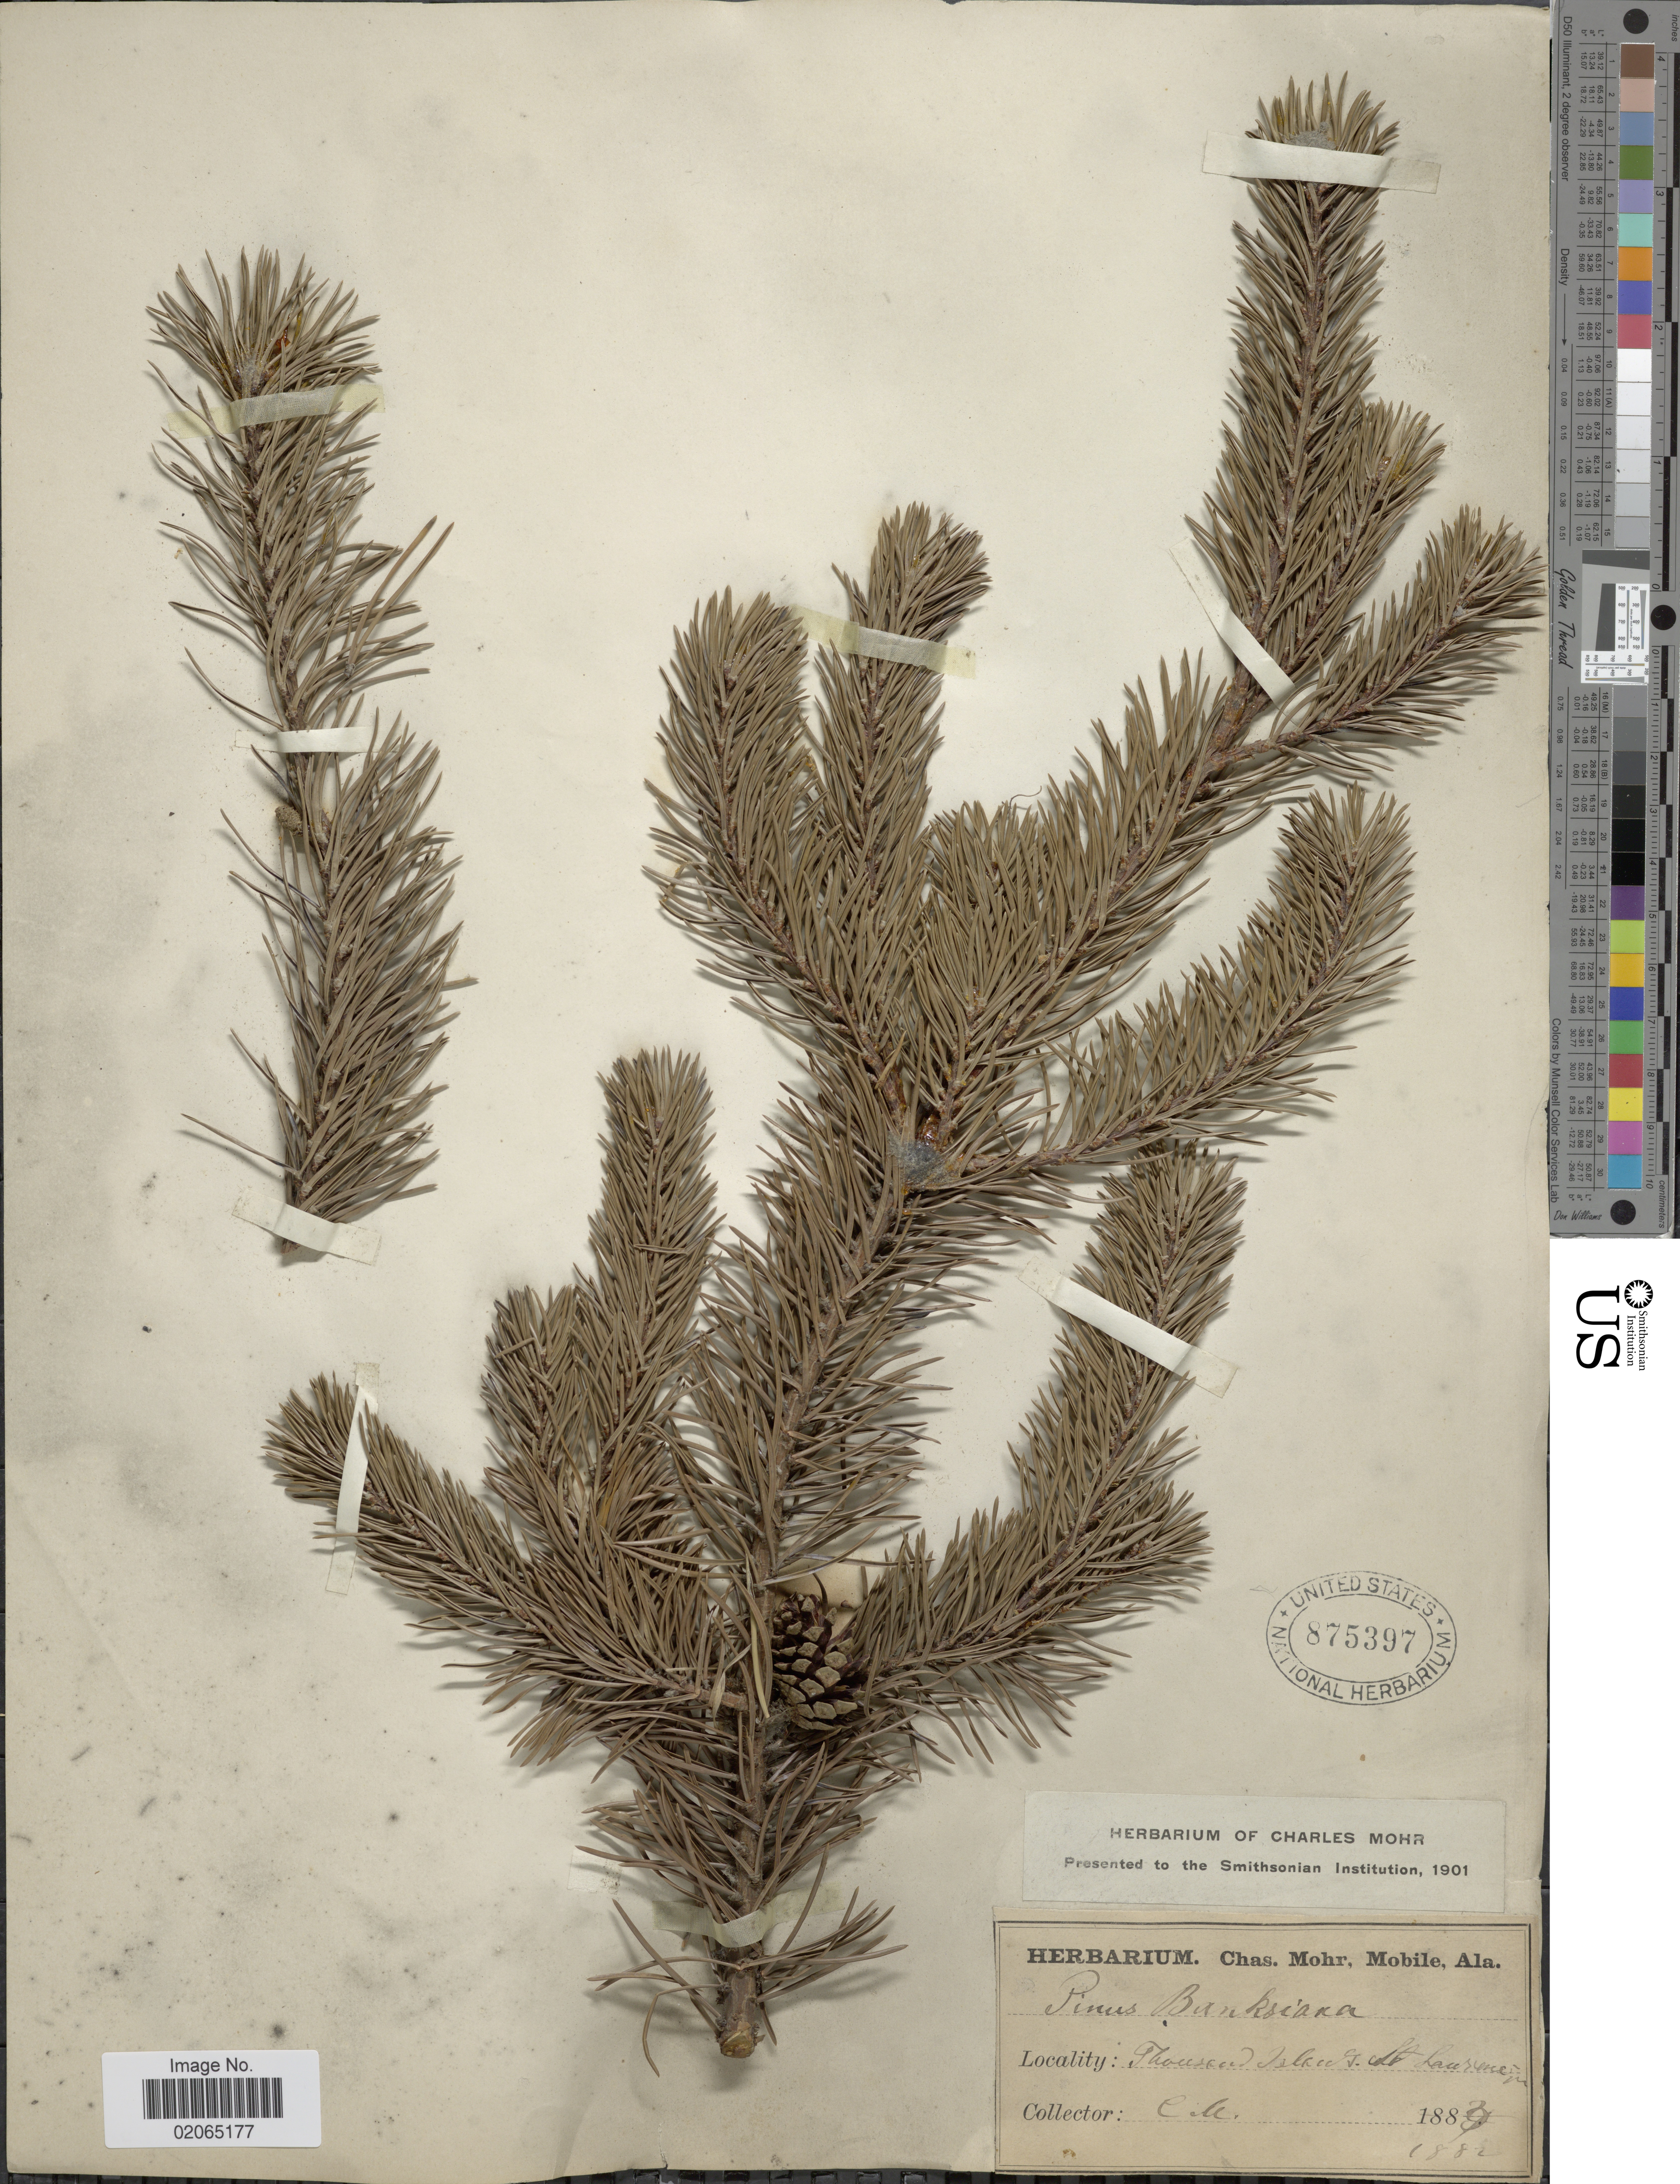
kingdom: Plantae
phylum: Tracheophyta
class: Pinopsida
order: Pinales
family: Pinaceae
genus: Pinus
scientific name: Pinus sp.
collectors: C. T. Mohr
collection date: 1882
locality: Thousand Islands, St. Lawrence [Canada or United States]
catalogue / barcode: US 875397